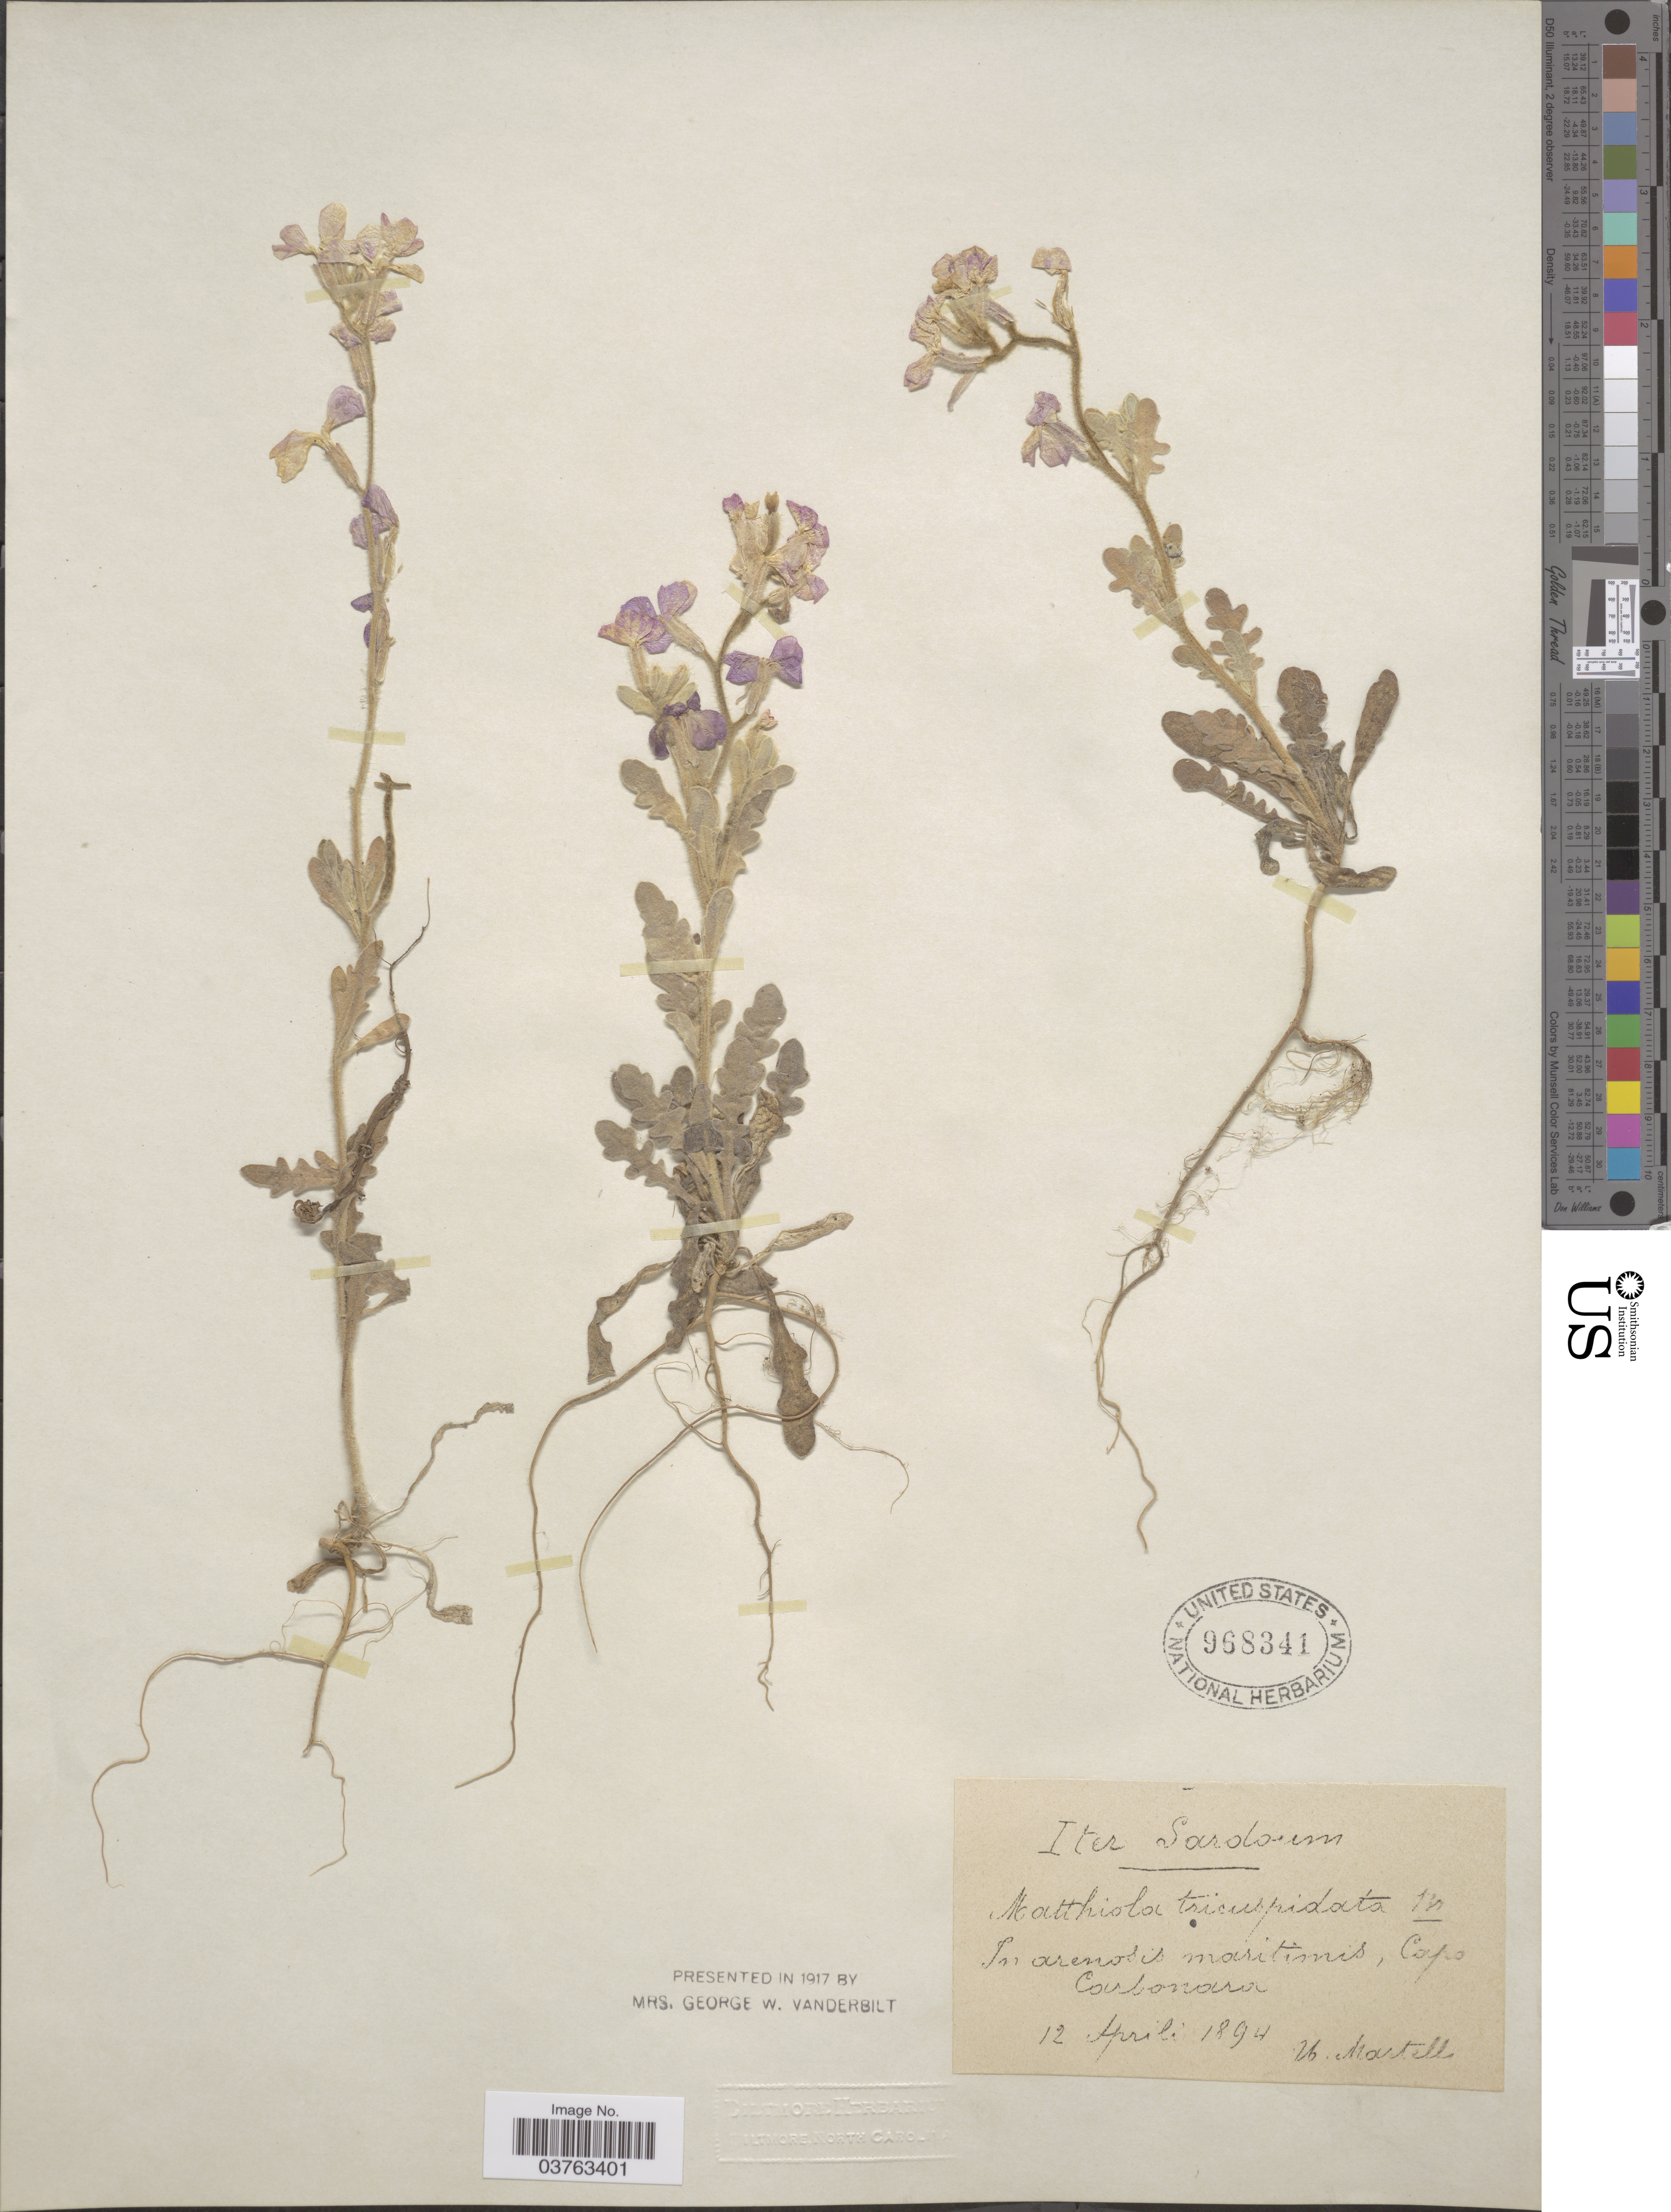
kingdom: Plantae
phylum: Tracheophyta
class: Magnoliopsida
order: Brassicales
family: Brassicaceae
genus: Matthiola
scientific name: Matthiola tricuspidata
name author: (L.) W.T. Aiton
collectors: U. Martelli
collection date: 1894-04-12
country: Italy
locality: Iter Sardoum. In arenosis maritimis, Capo Carbonara.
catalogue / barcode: US 968341